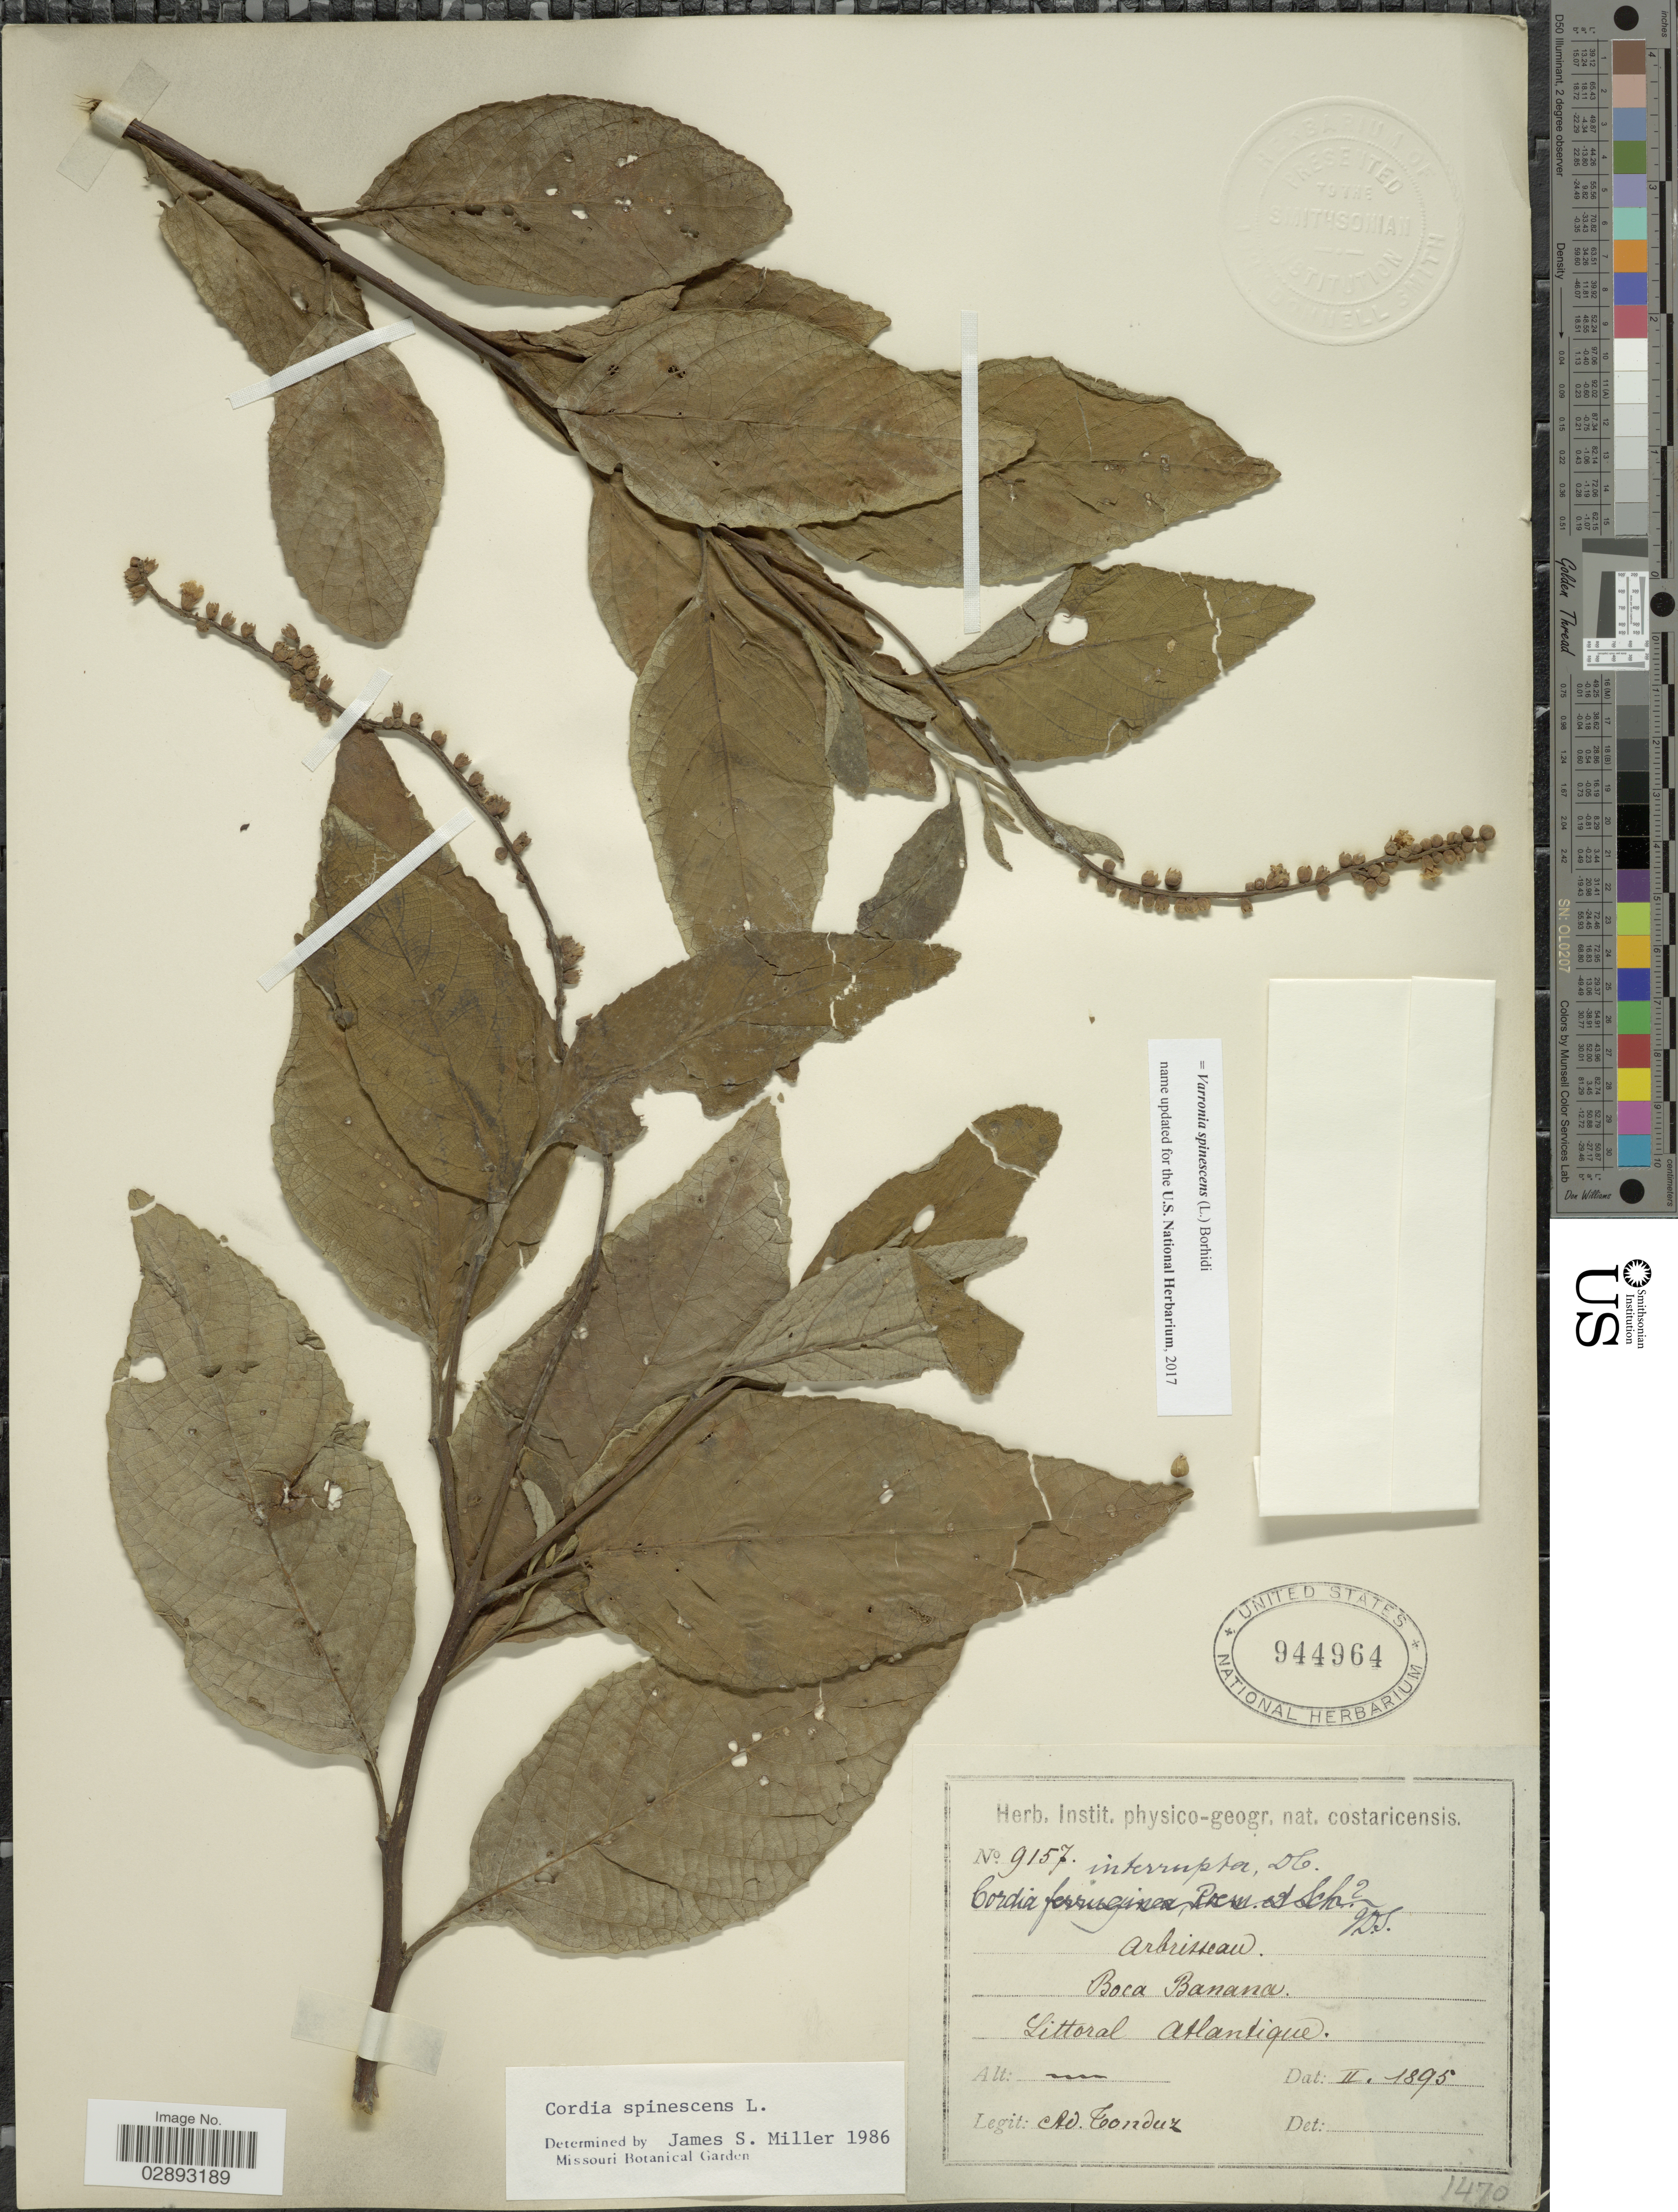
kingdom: Plantae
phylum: Tracheophyta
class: Magnoliopsida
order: Boraginales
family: Cordiaceae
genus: Varronia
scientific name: Varronia spinescens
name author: (L.) Borhidi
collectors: A. Tonduz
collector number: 9157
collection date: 1895-02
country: Costa Rica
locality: Boca Banana. Littoral Atlantique.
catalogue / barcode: US 944964